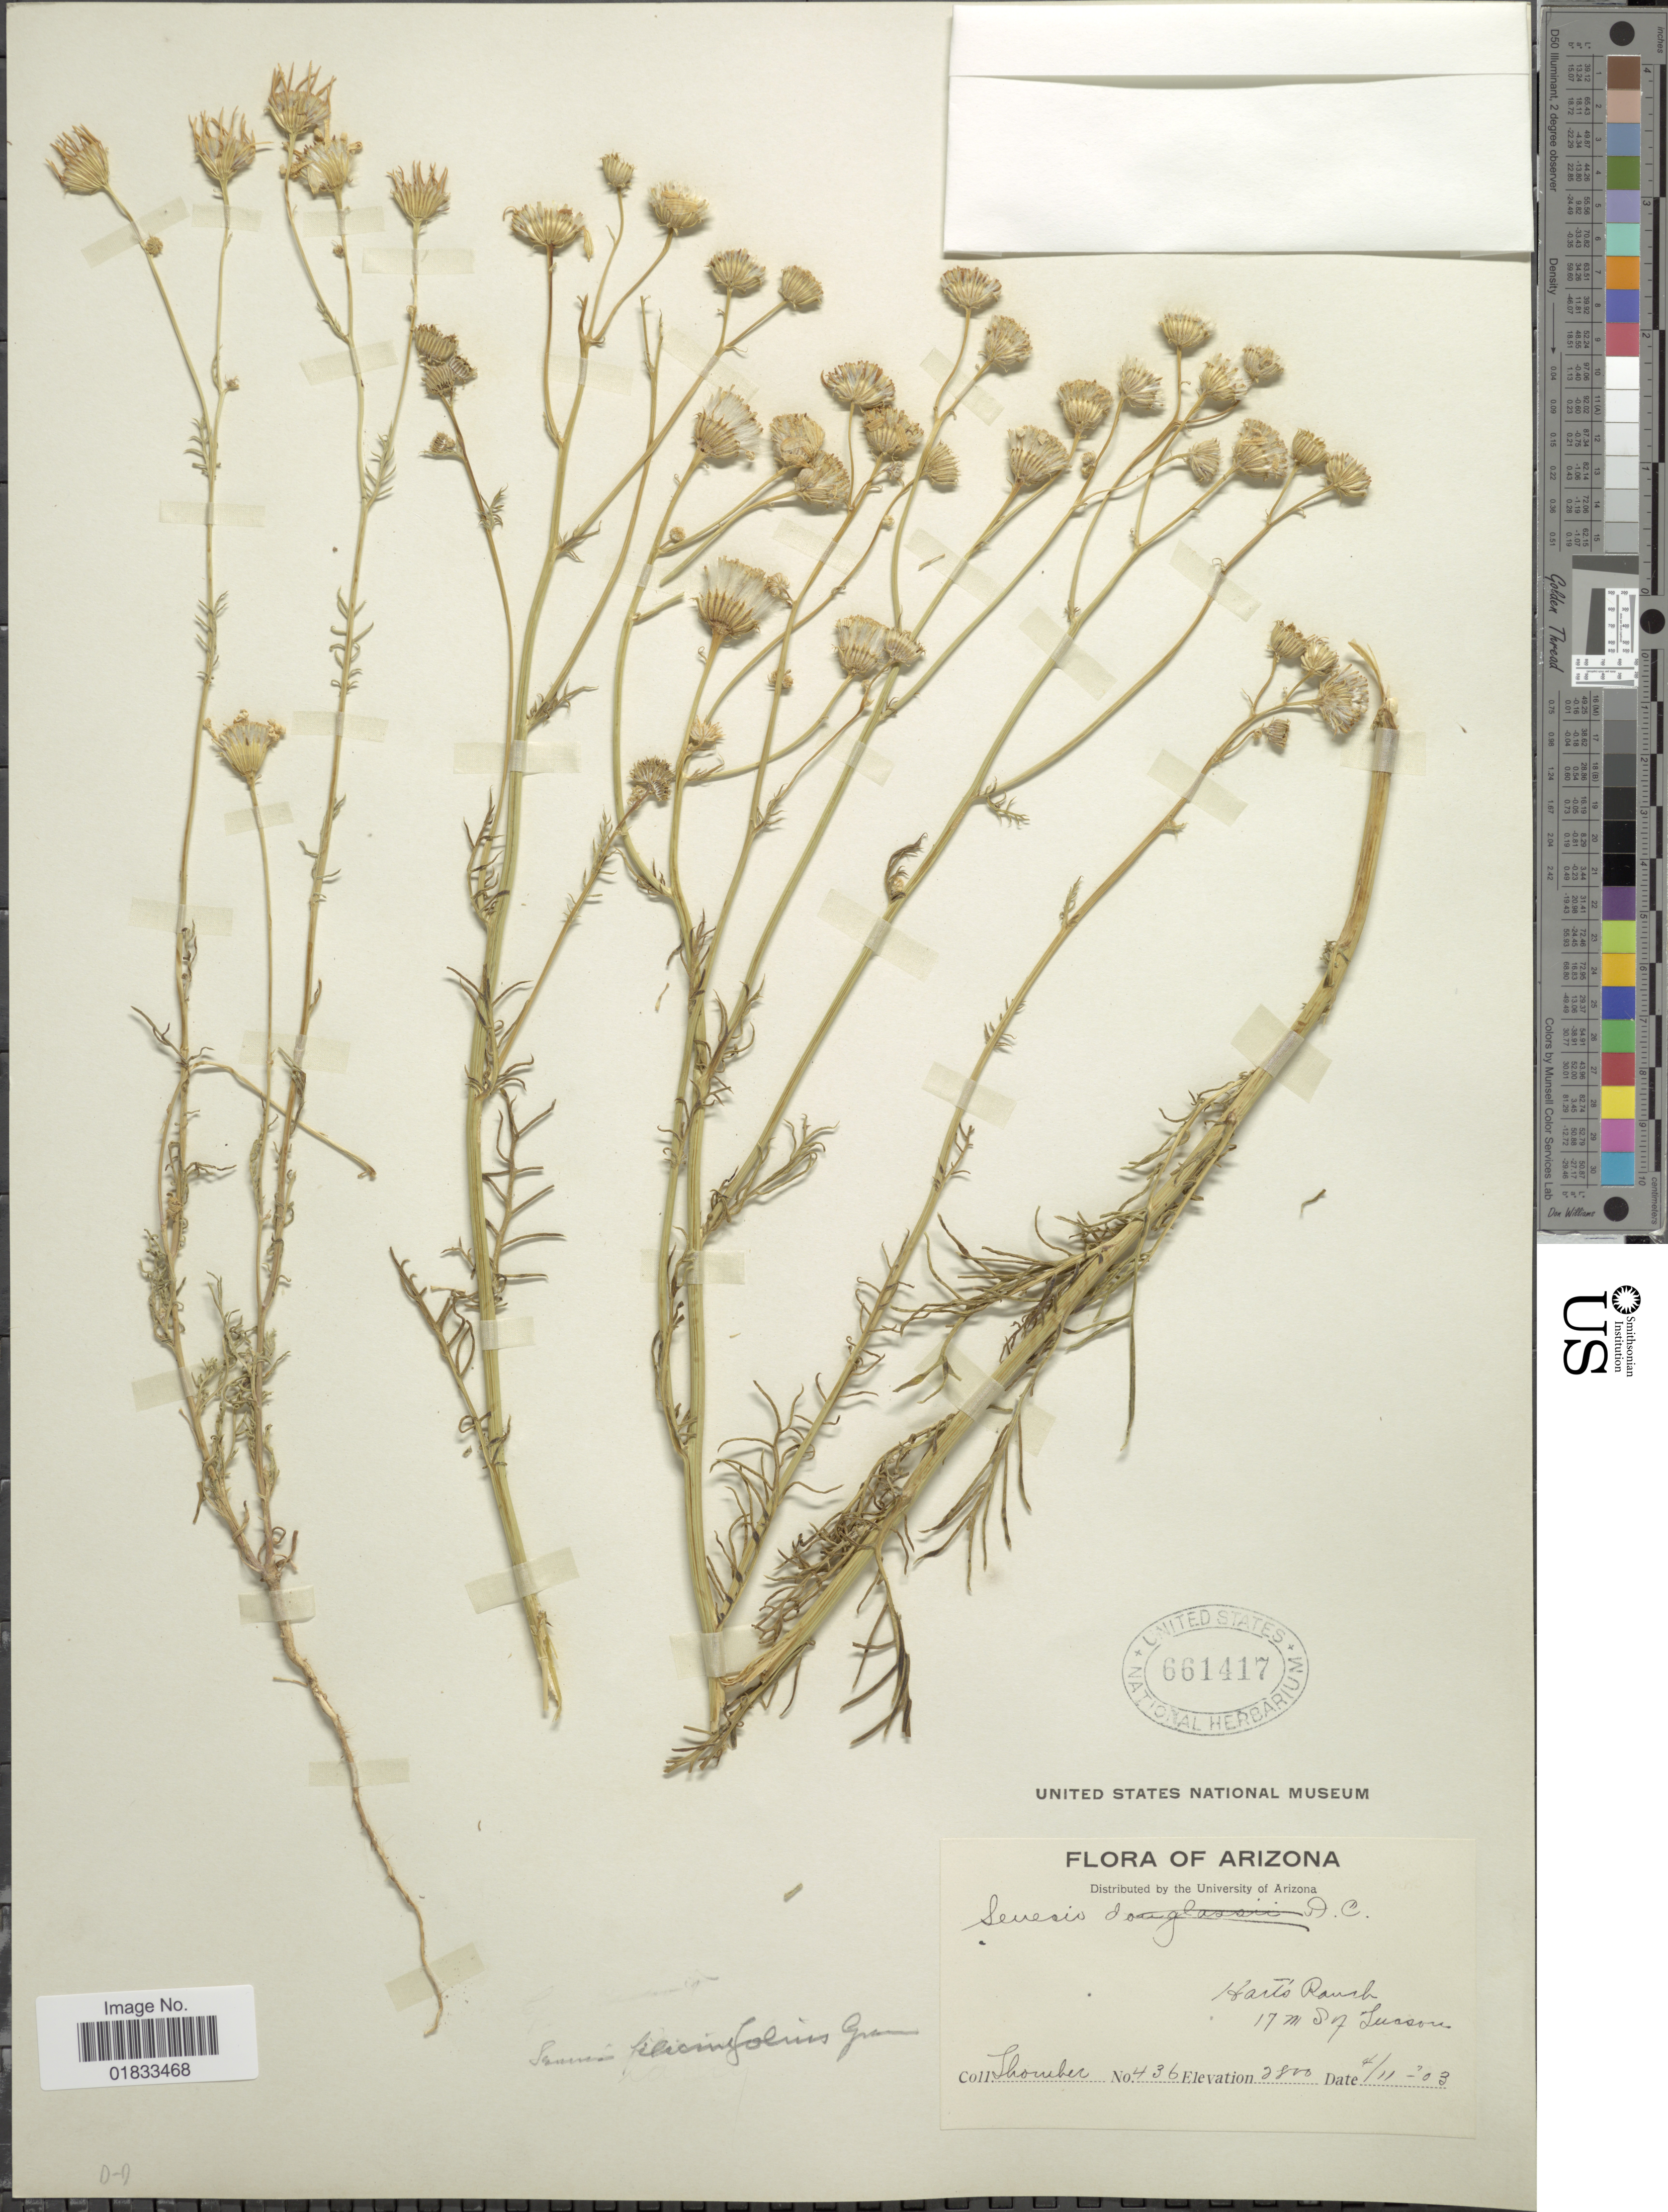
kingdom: Plantae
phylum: Tracheophyta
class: Magnoliopsida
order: Asterales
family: Asteraceae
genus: Senecio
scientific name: Senecio flaccidus var. douglasii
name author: (DC.) B.L. Turner & T.M. Barkley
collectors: J. Thornber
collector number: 436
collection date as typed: Transcribed d/m/y: 4/11/03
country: United States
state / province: Arizona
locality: Hart's Ranch, 17 m S of Tucson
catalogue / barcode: US 661417